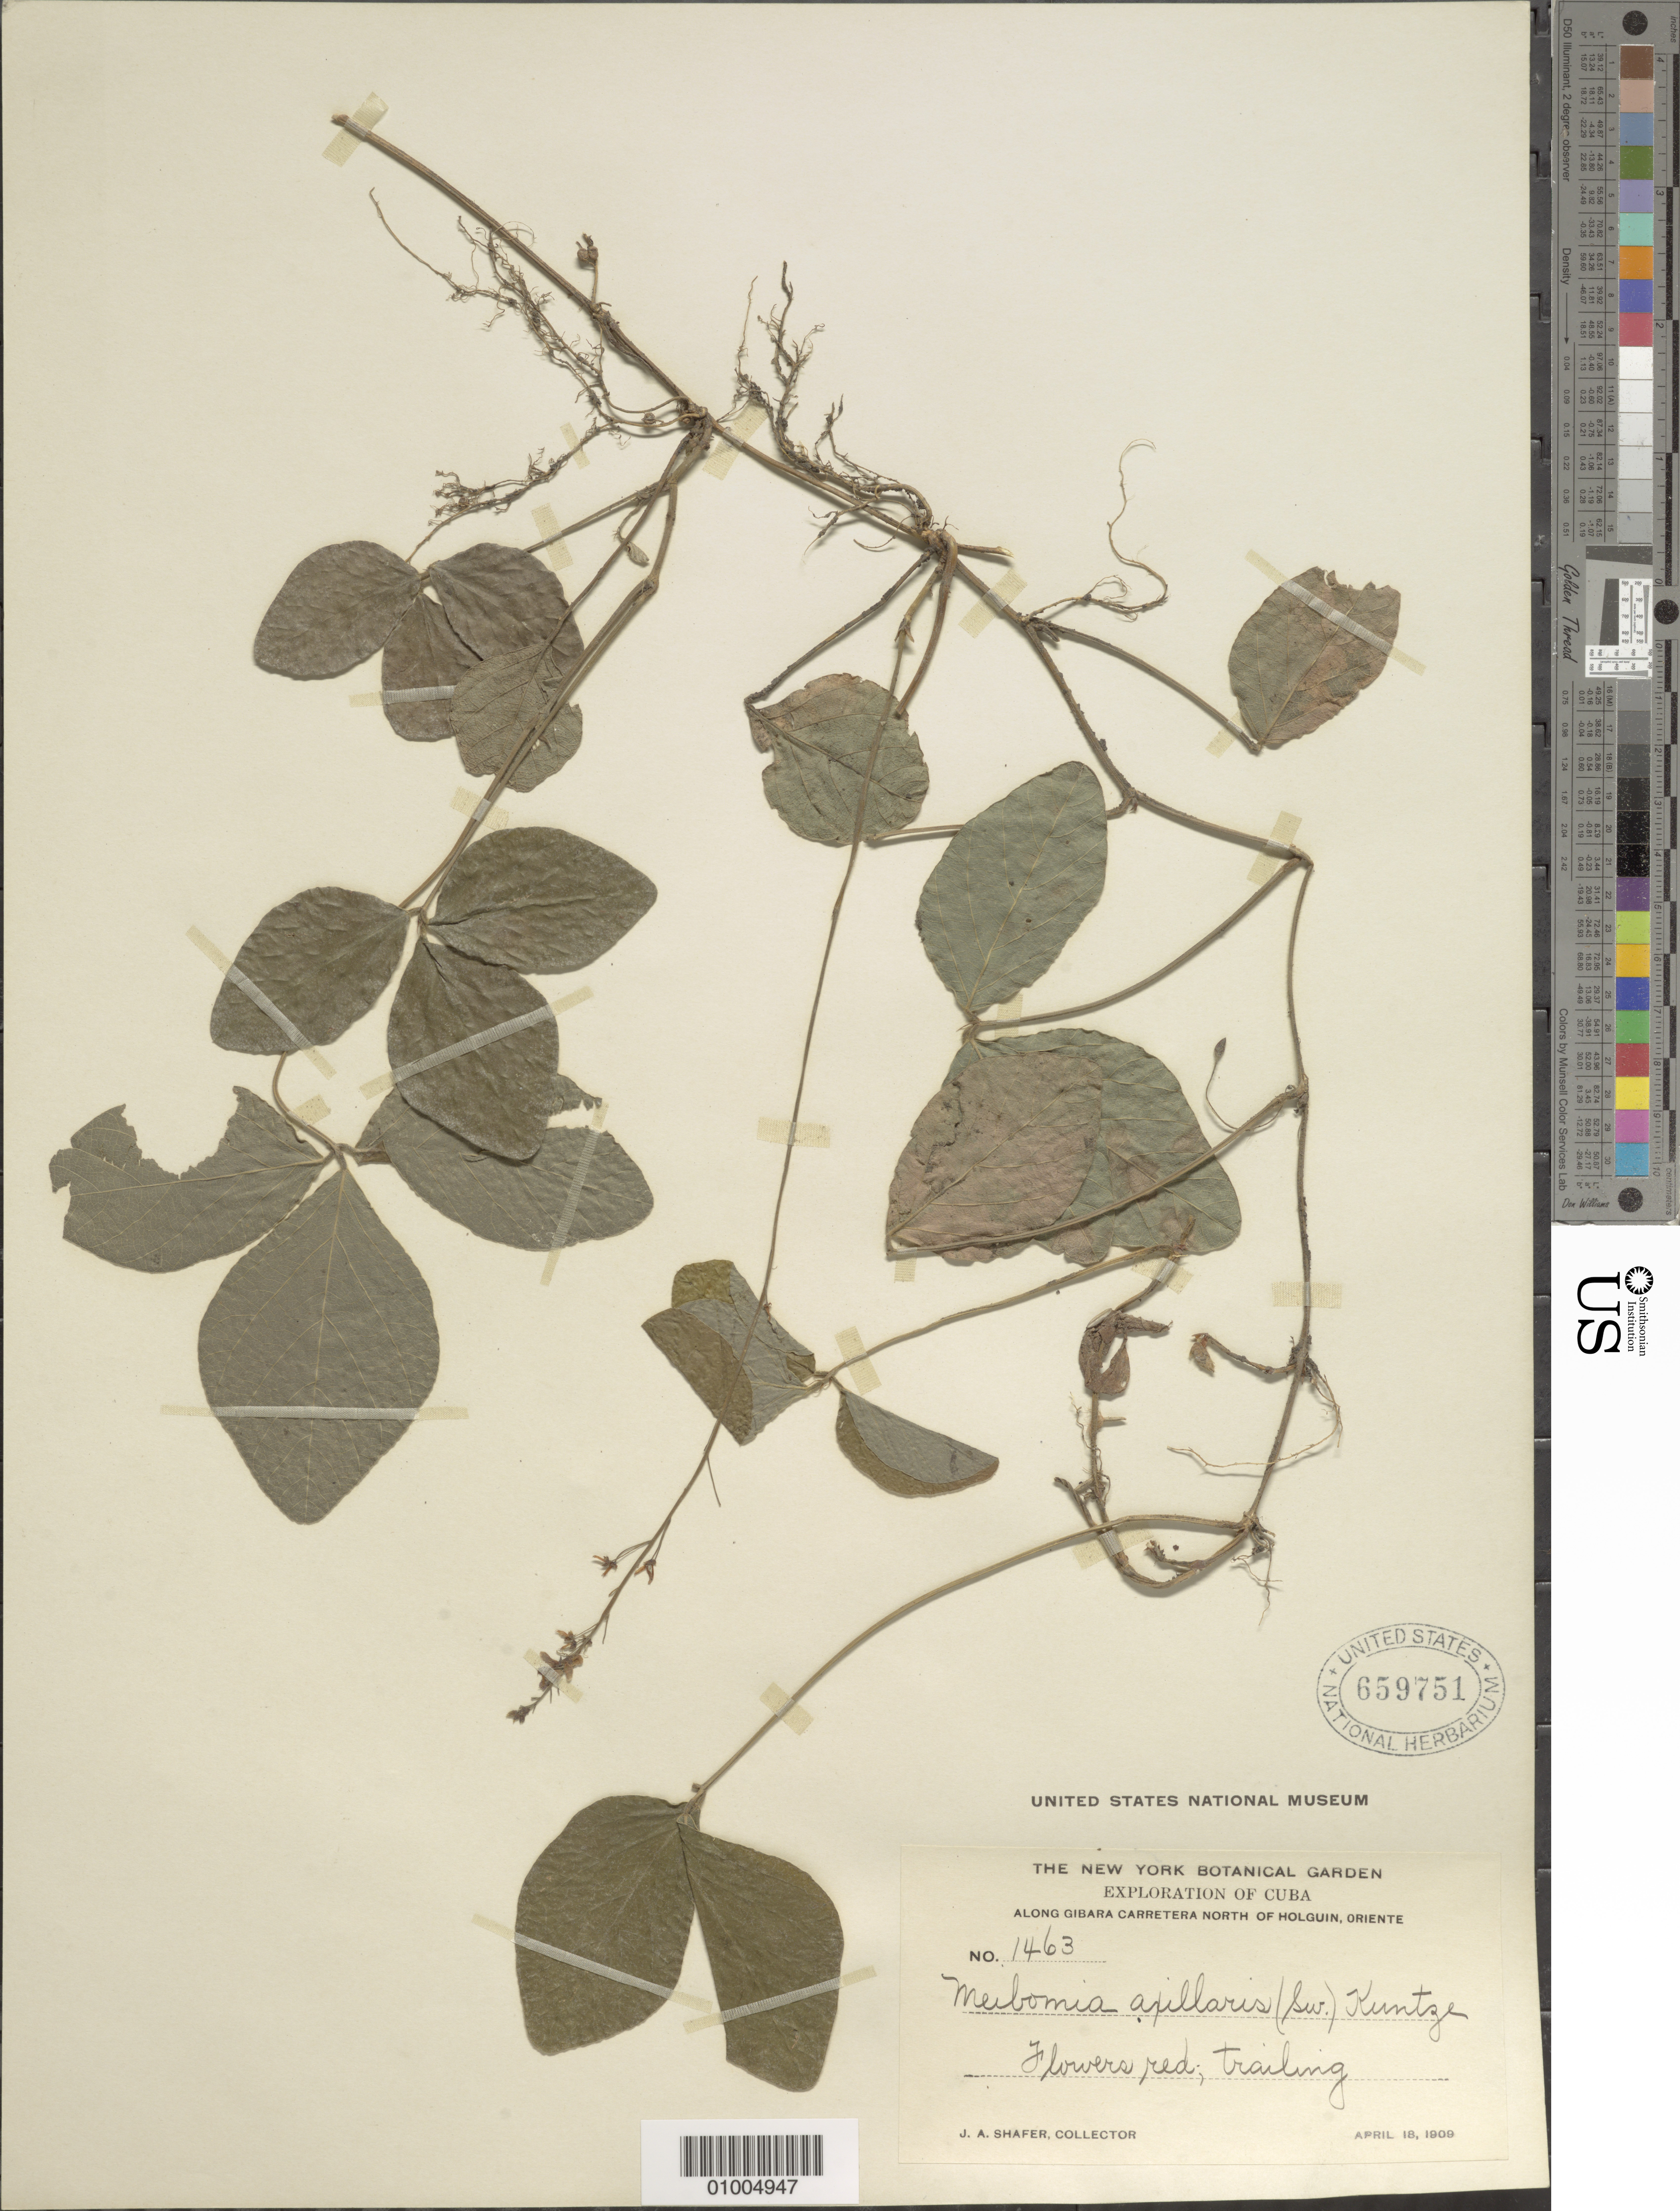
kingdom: Plantae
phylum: Tracheophyta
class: Magnoliopsida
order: Fabales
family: Fabaceae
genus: Desmodium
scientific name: Desmodium axillare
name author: (Sw.) DC.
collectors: J. A. Shafer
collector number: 1463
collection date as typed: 18 Apr 1909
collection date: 1909-04-18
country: Cuba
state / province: Holguín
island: Cuba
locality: Along Gibara Carretera N of Holguin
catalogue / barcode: US 659751